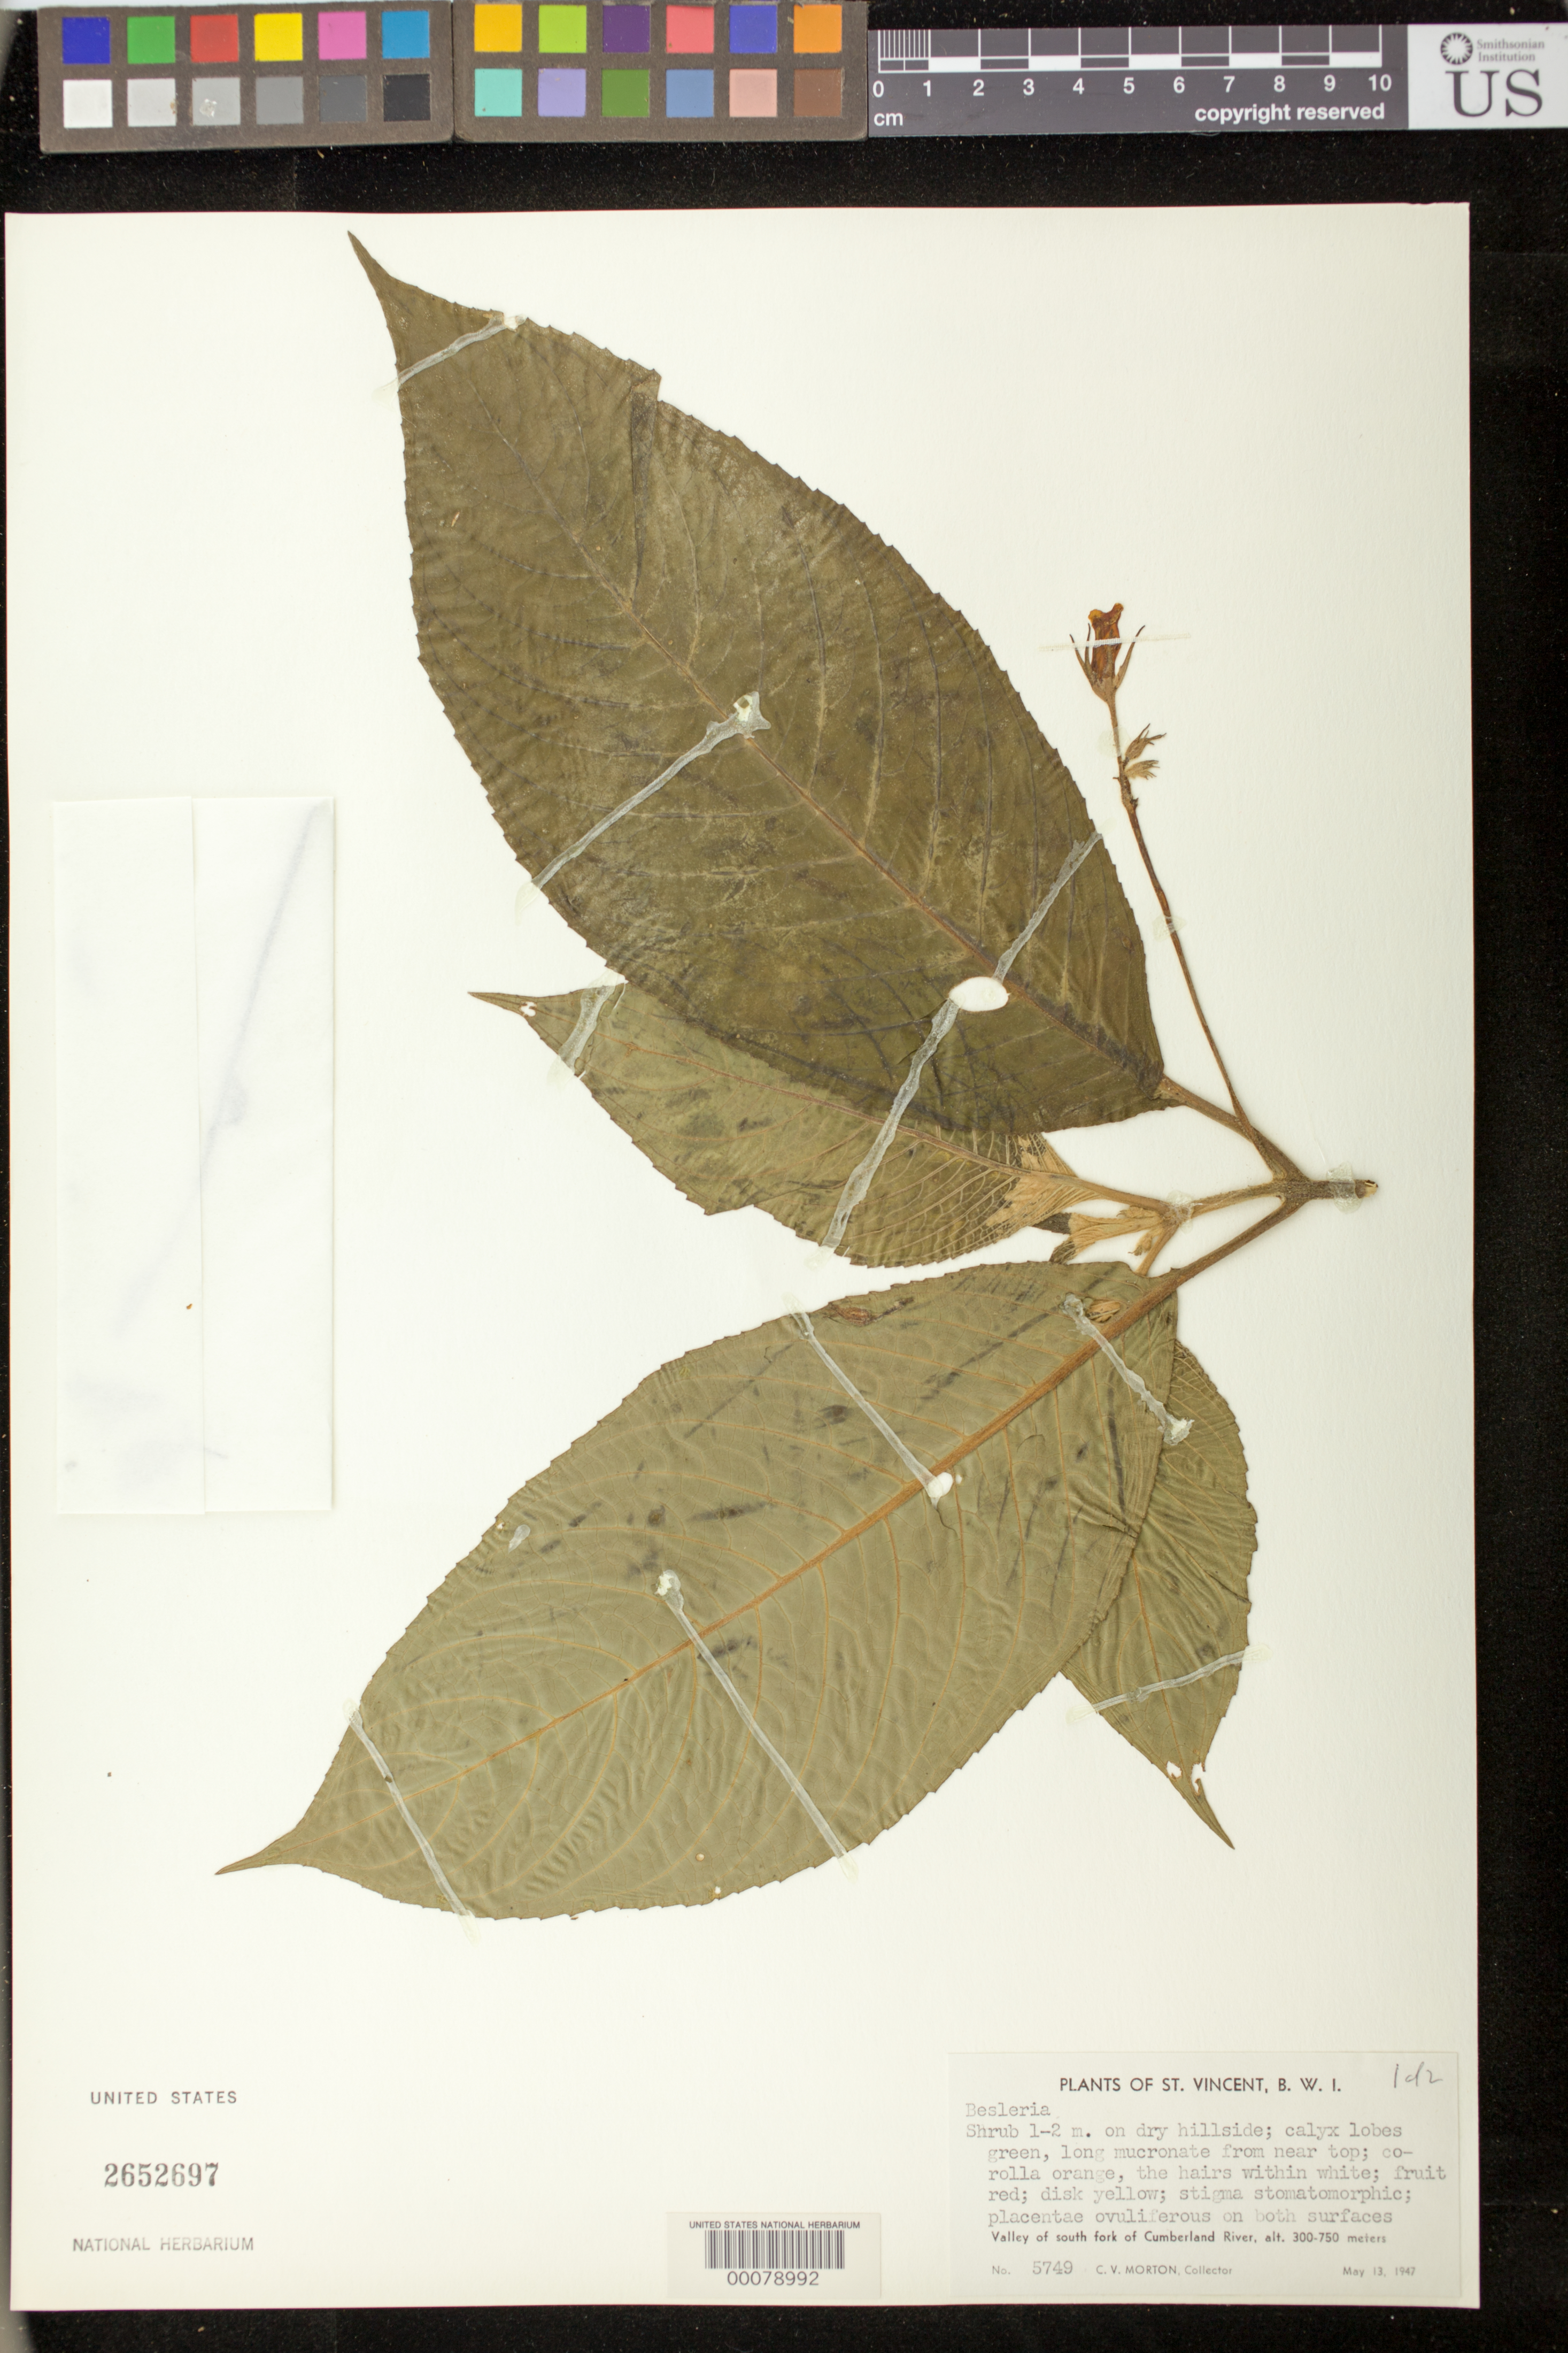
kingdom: Plantae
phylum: Tracheophyta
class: Magnoliopsida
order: Lamiales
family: Gesneriaceae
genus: Besleria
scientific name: Besleria elongata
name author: Urb.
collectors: C. V. Morton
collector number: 5749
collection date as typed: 13 May 1947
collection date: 1947-05-13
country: St. Vincent - Grenadines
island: St. Vincent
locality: Valley of south fork of Cumberland River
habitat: On dry hillside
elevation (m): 300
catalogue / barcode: US 2652697